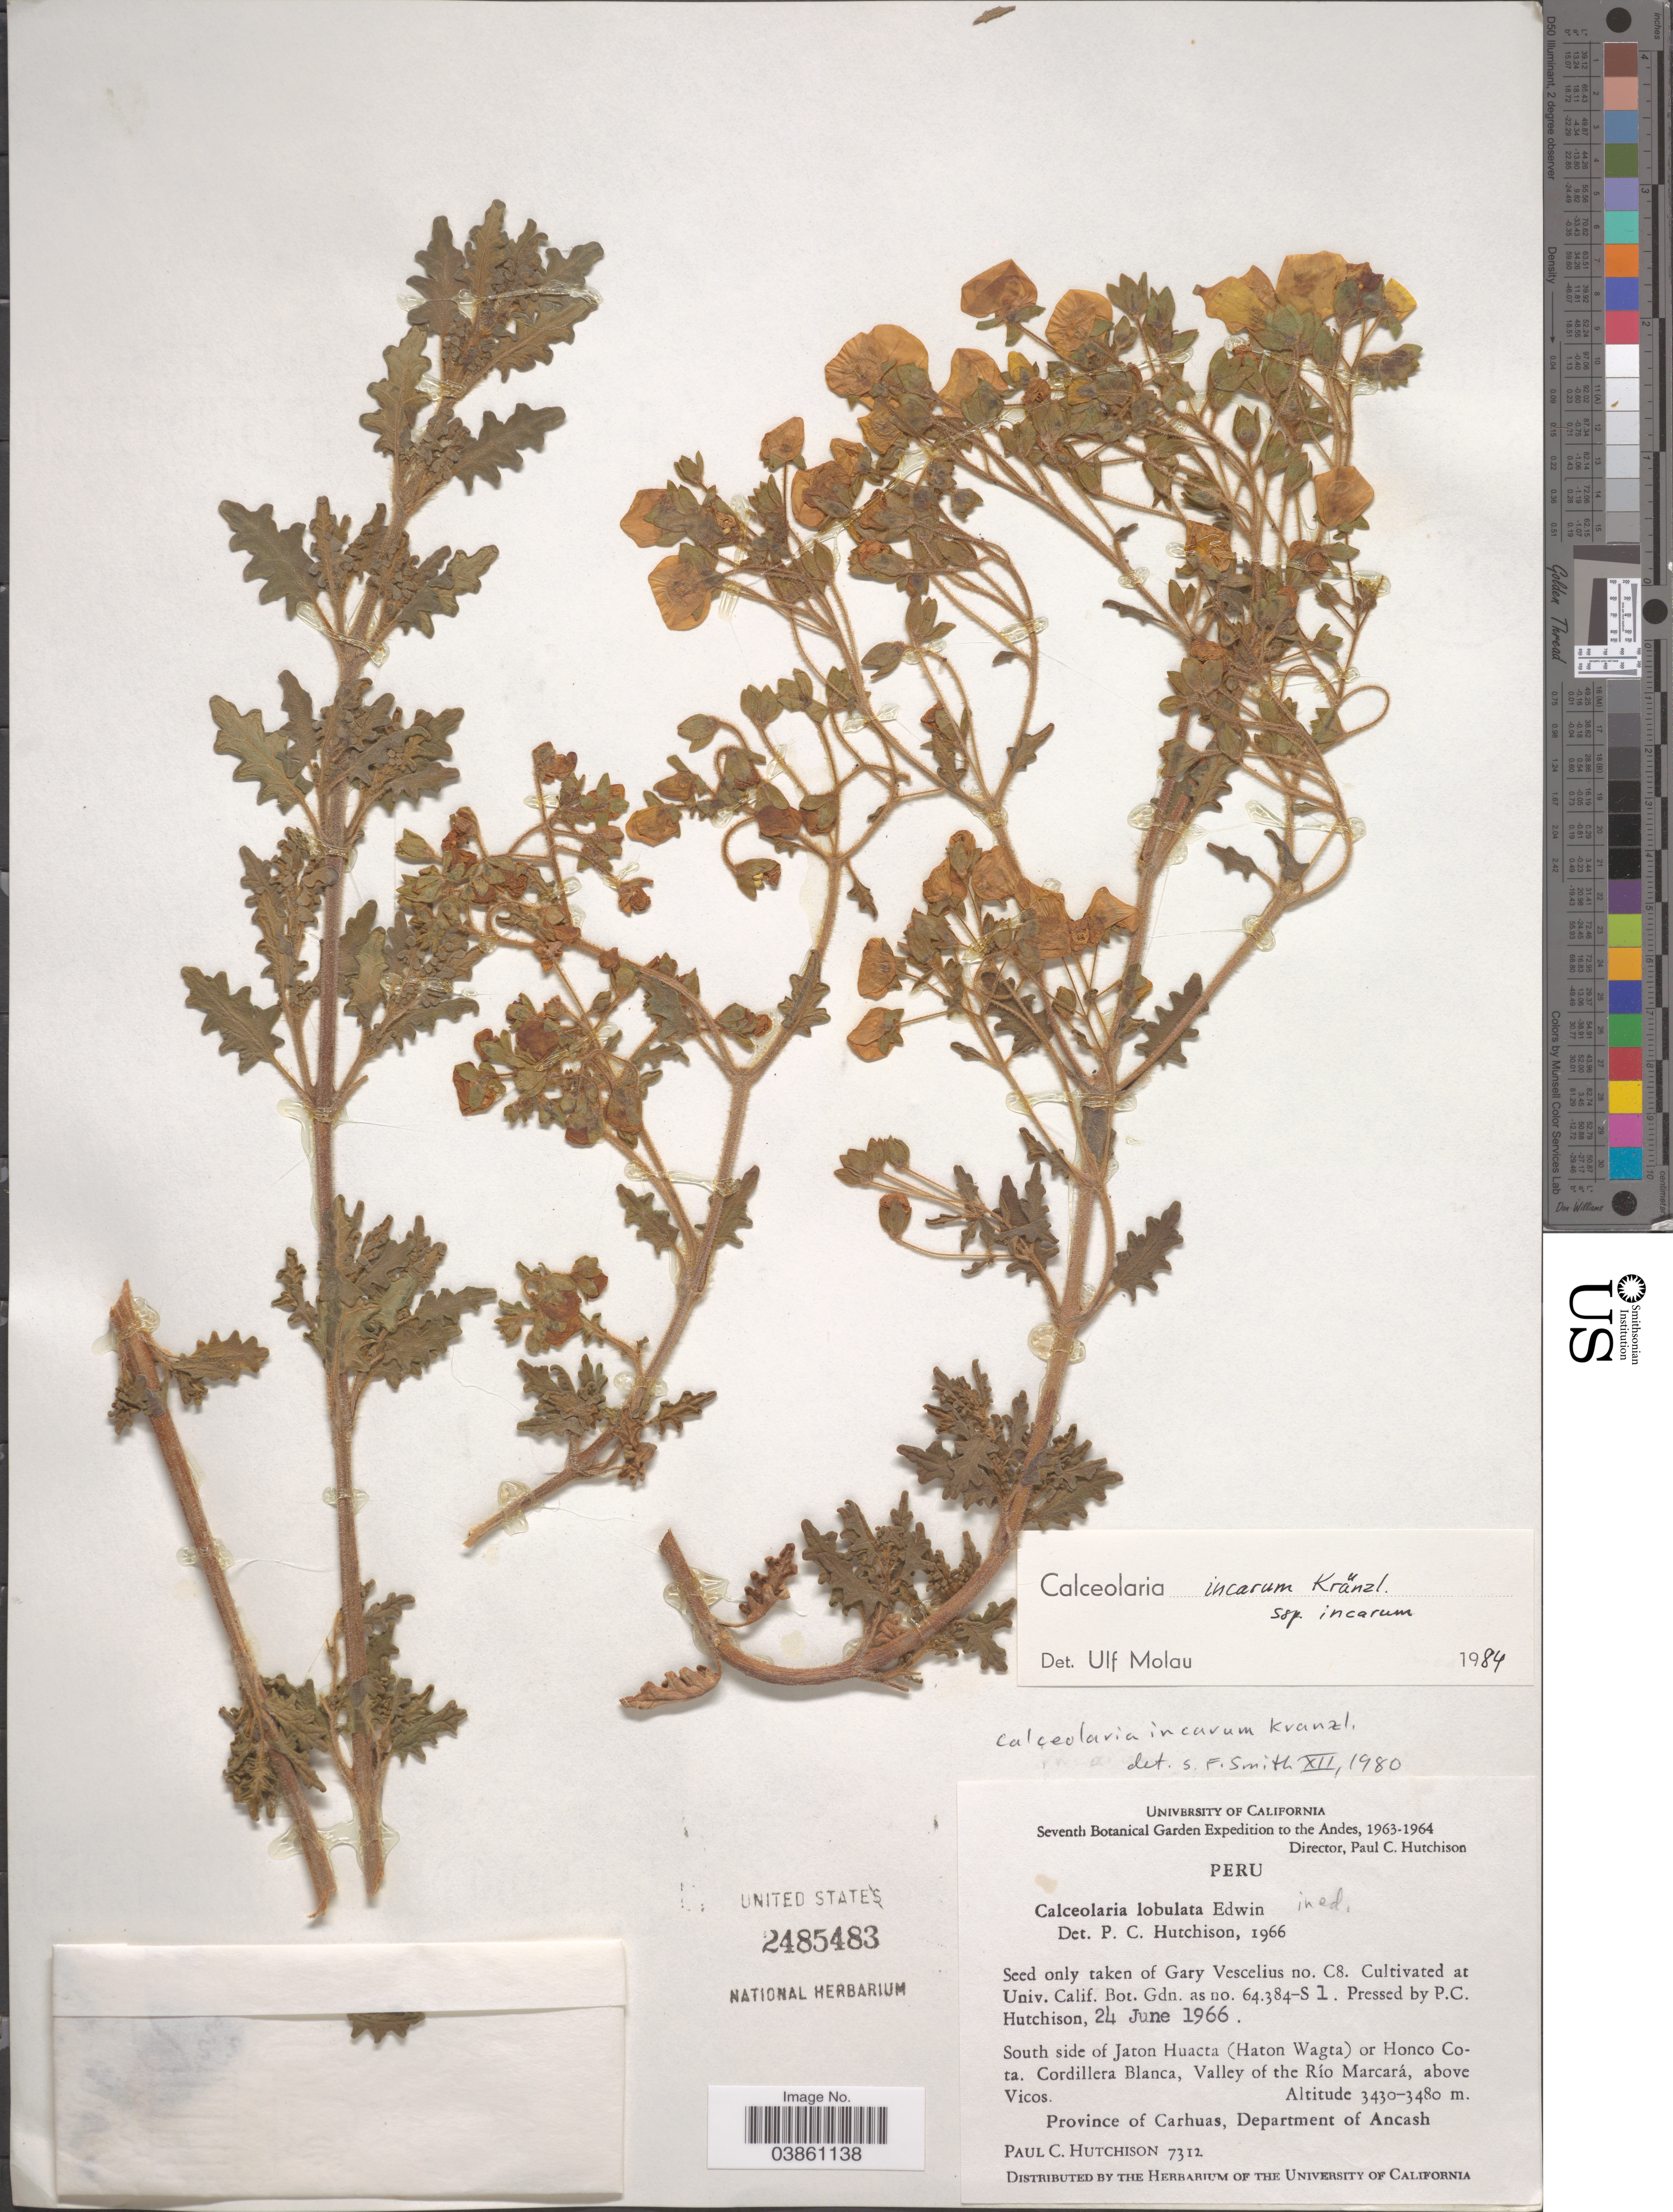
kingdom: Plantae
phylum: Tracheophyta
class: Magnoliopsida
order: Lamiales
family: Calceolariaceae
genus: Calceolaria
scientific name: Calceolaria incarum subsp. incarum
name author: Kraenzl.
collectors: P. C. Hutchison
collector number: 7312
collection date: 1963/1964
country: Peru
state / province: Ancash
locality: The Andes. Cultivated at Univ. Calif. Bot. Gdn. as no. 64.384-S 1.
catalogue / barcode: US 2485483